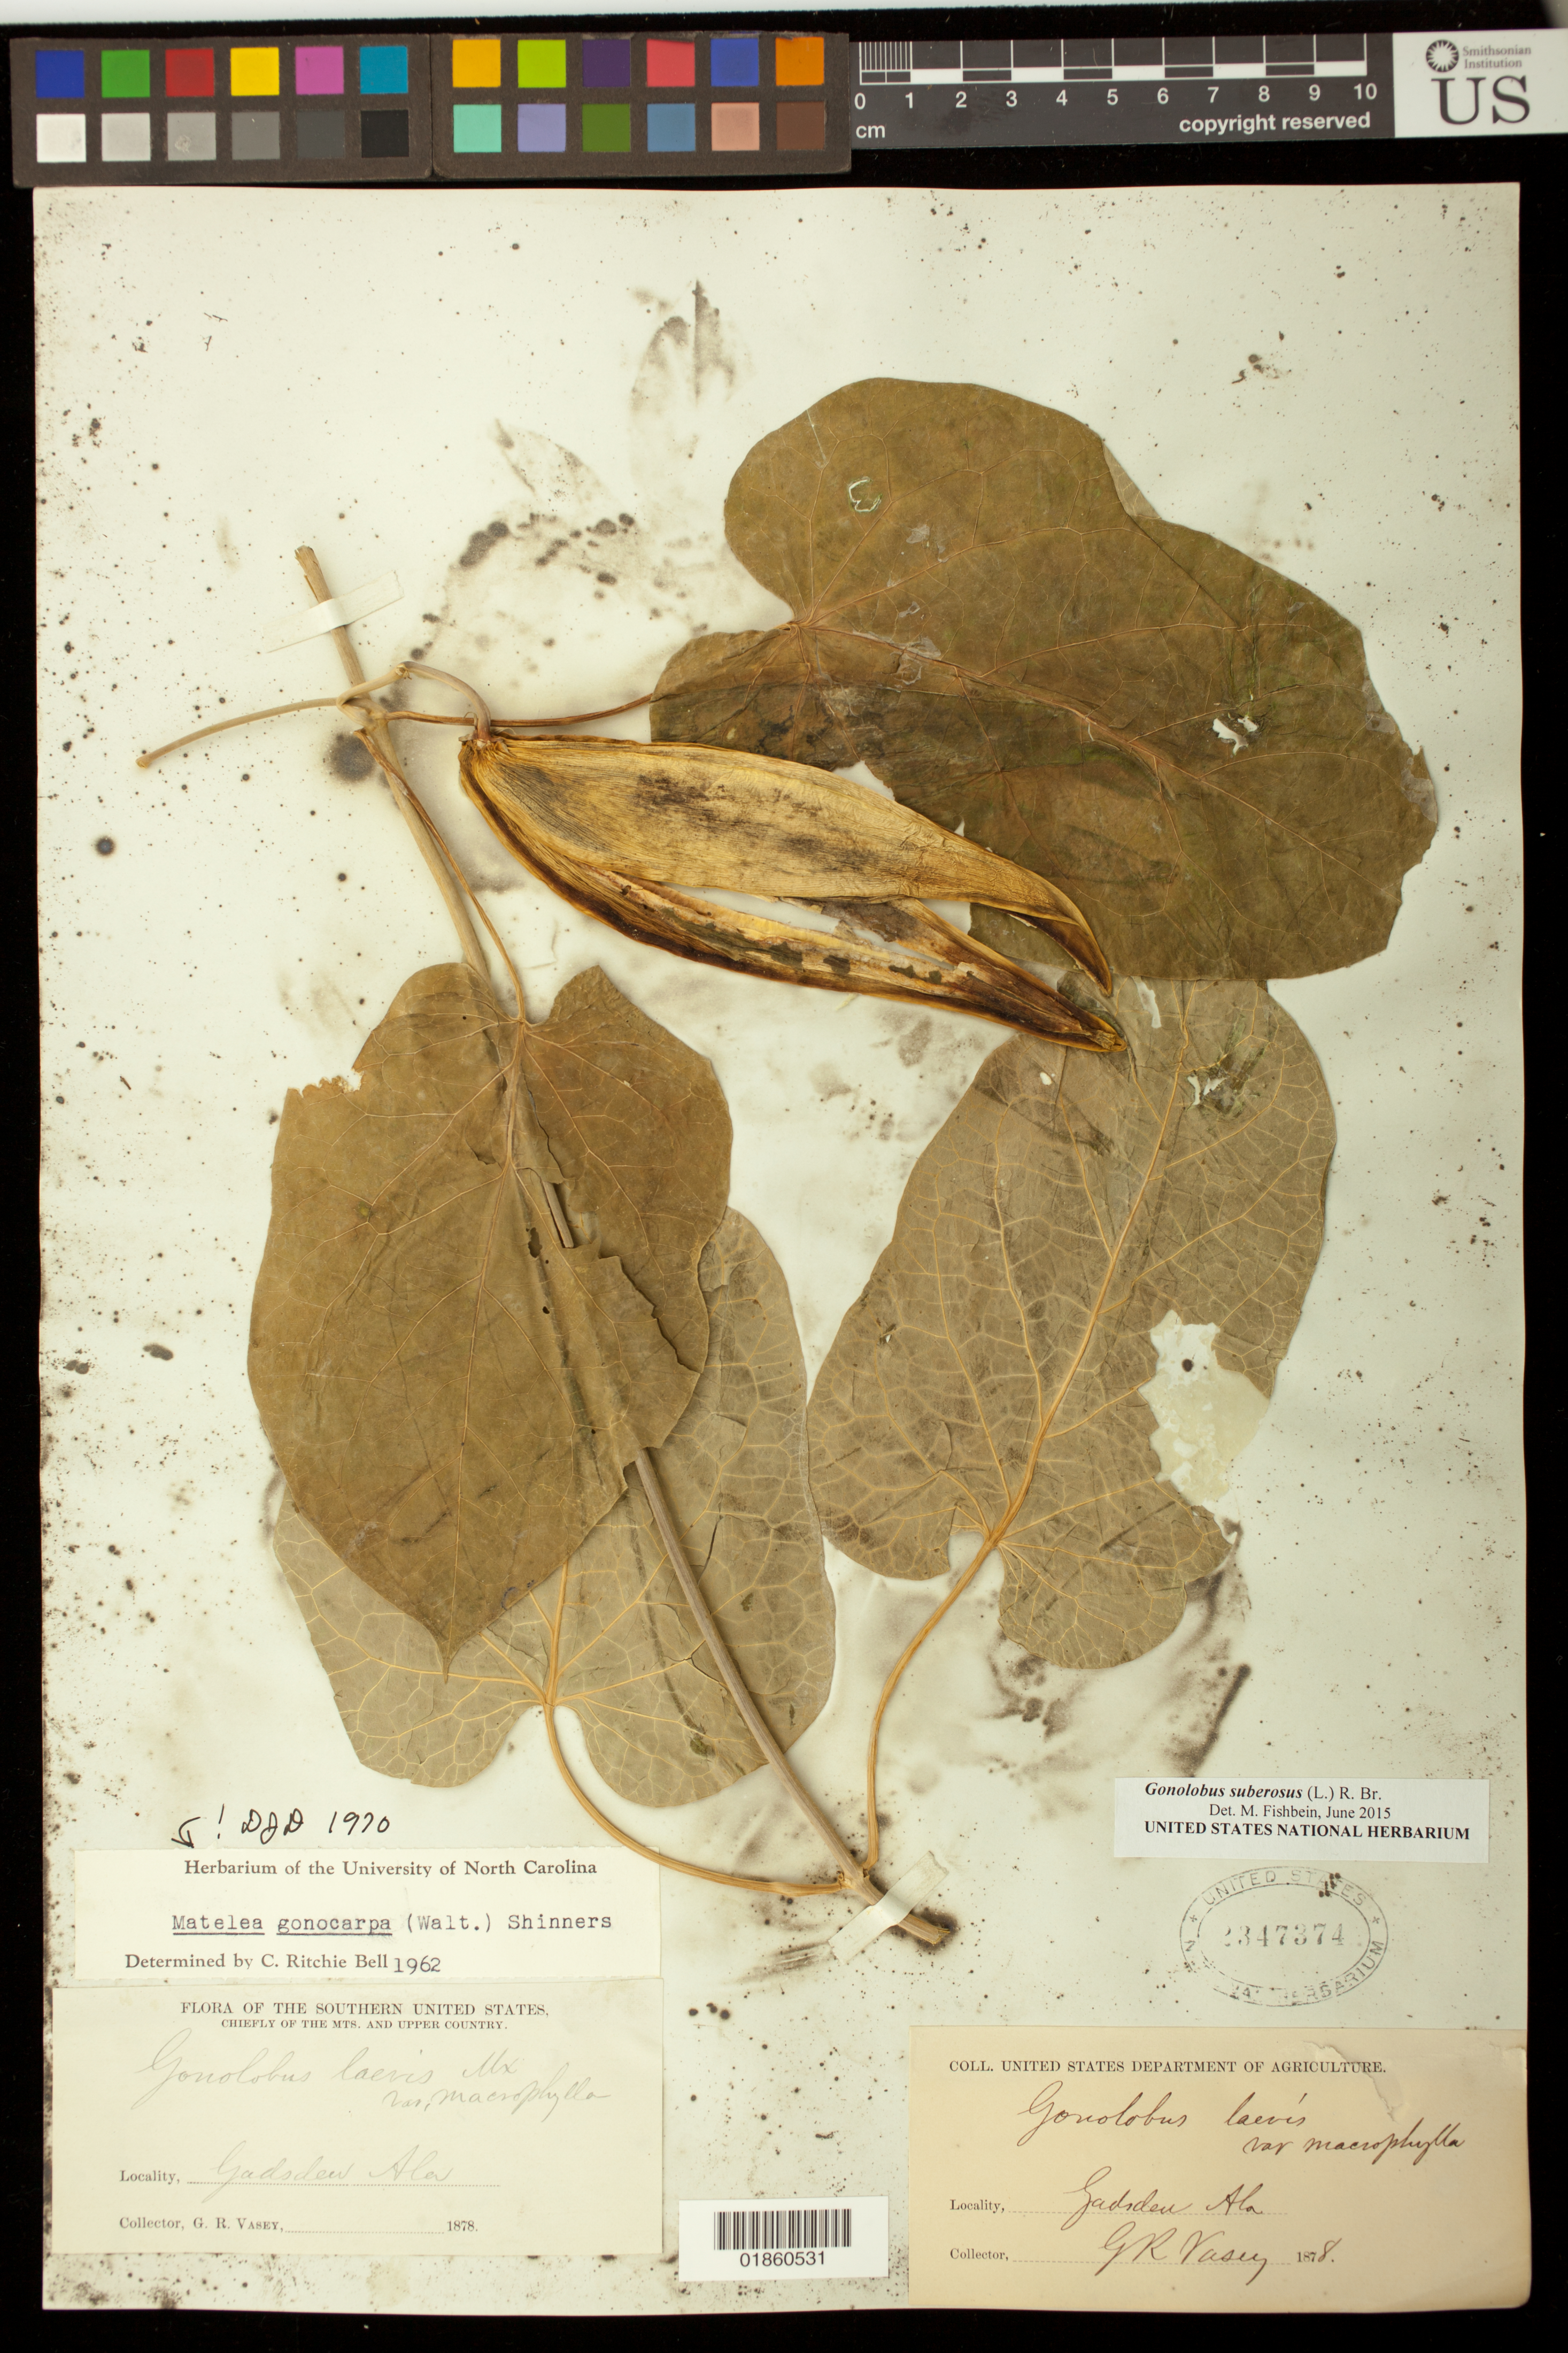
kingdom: Plantae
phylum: Tracheophyta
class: Magnoliopsida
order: Gentianales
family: Apocynaceae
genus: Gonolobus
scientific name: Gonolobus suberosus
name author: (L.) R. Br.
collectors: G. R. Vasey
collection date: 1878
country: United States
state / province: Alabama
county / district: Etowah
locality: Gadsden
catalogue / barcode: US 2347374